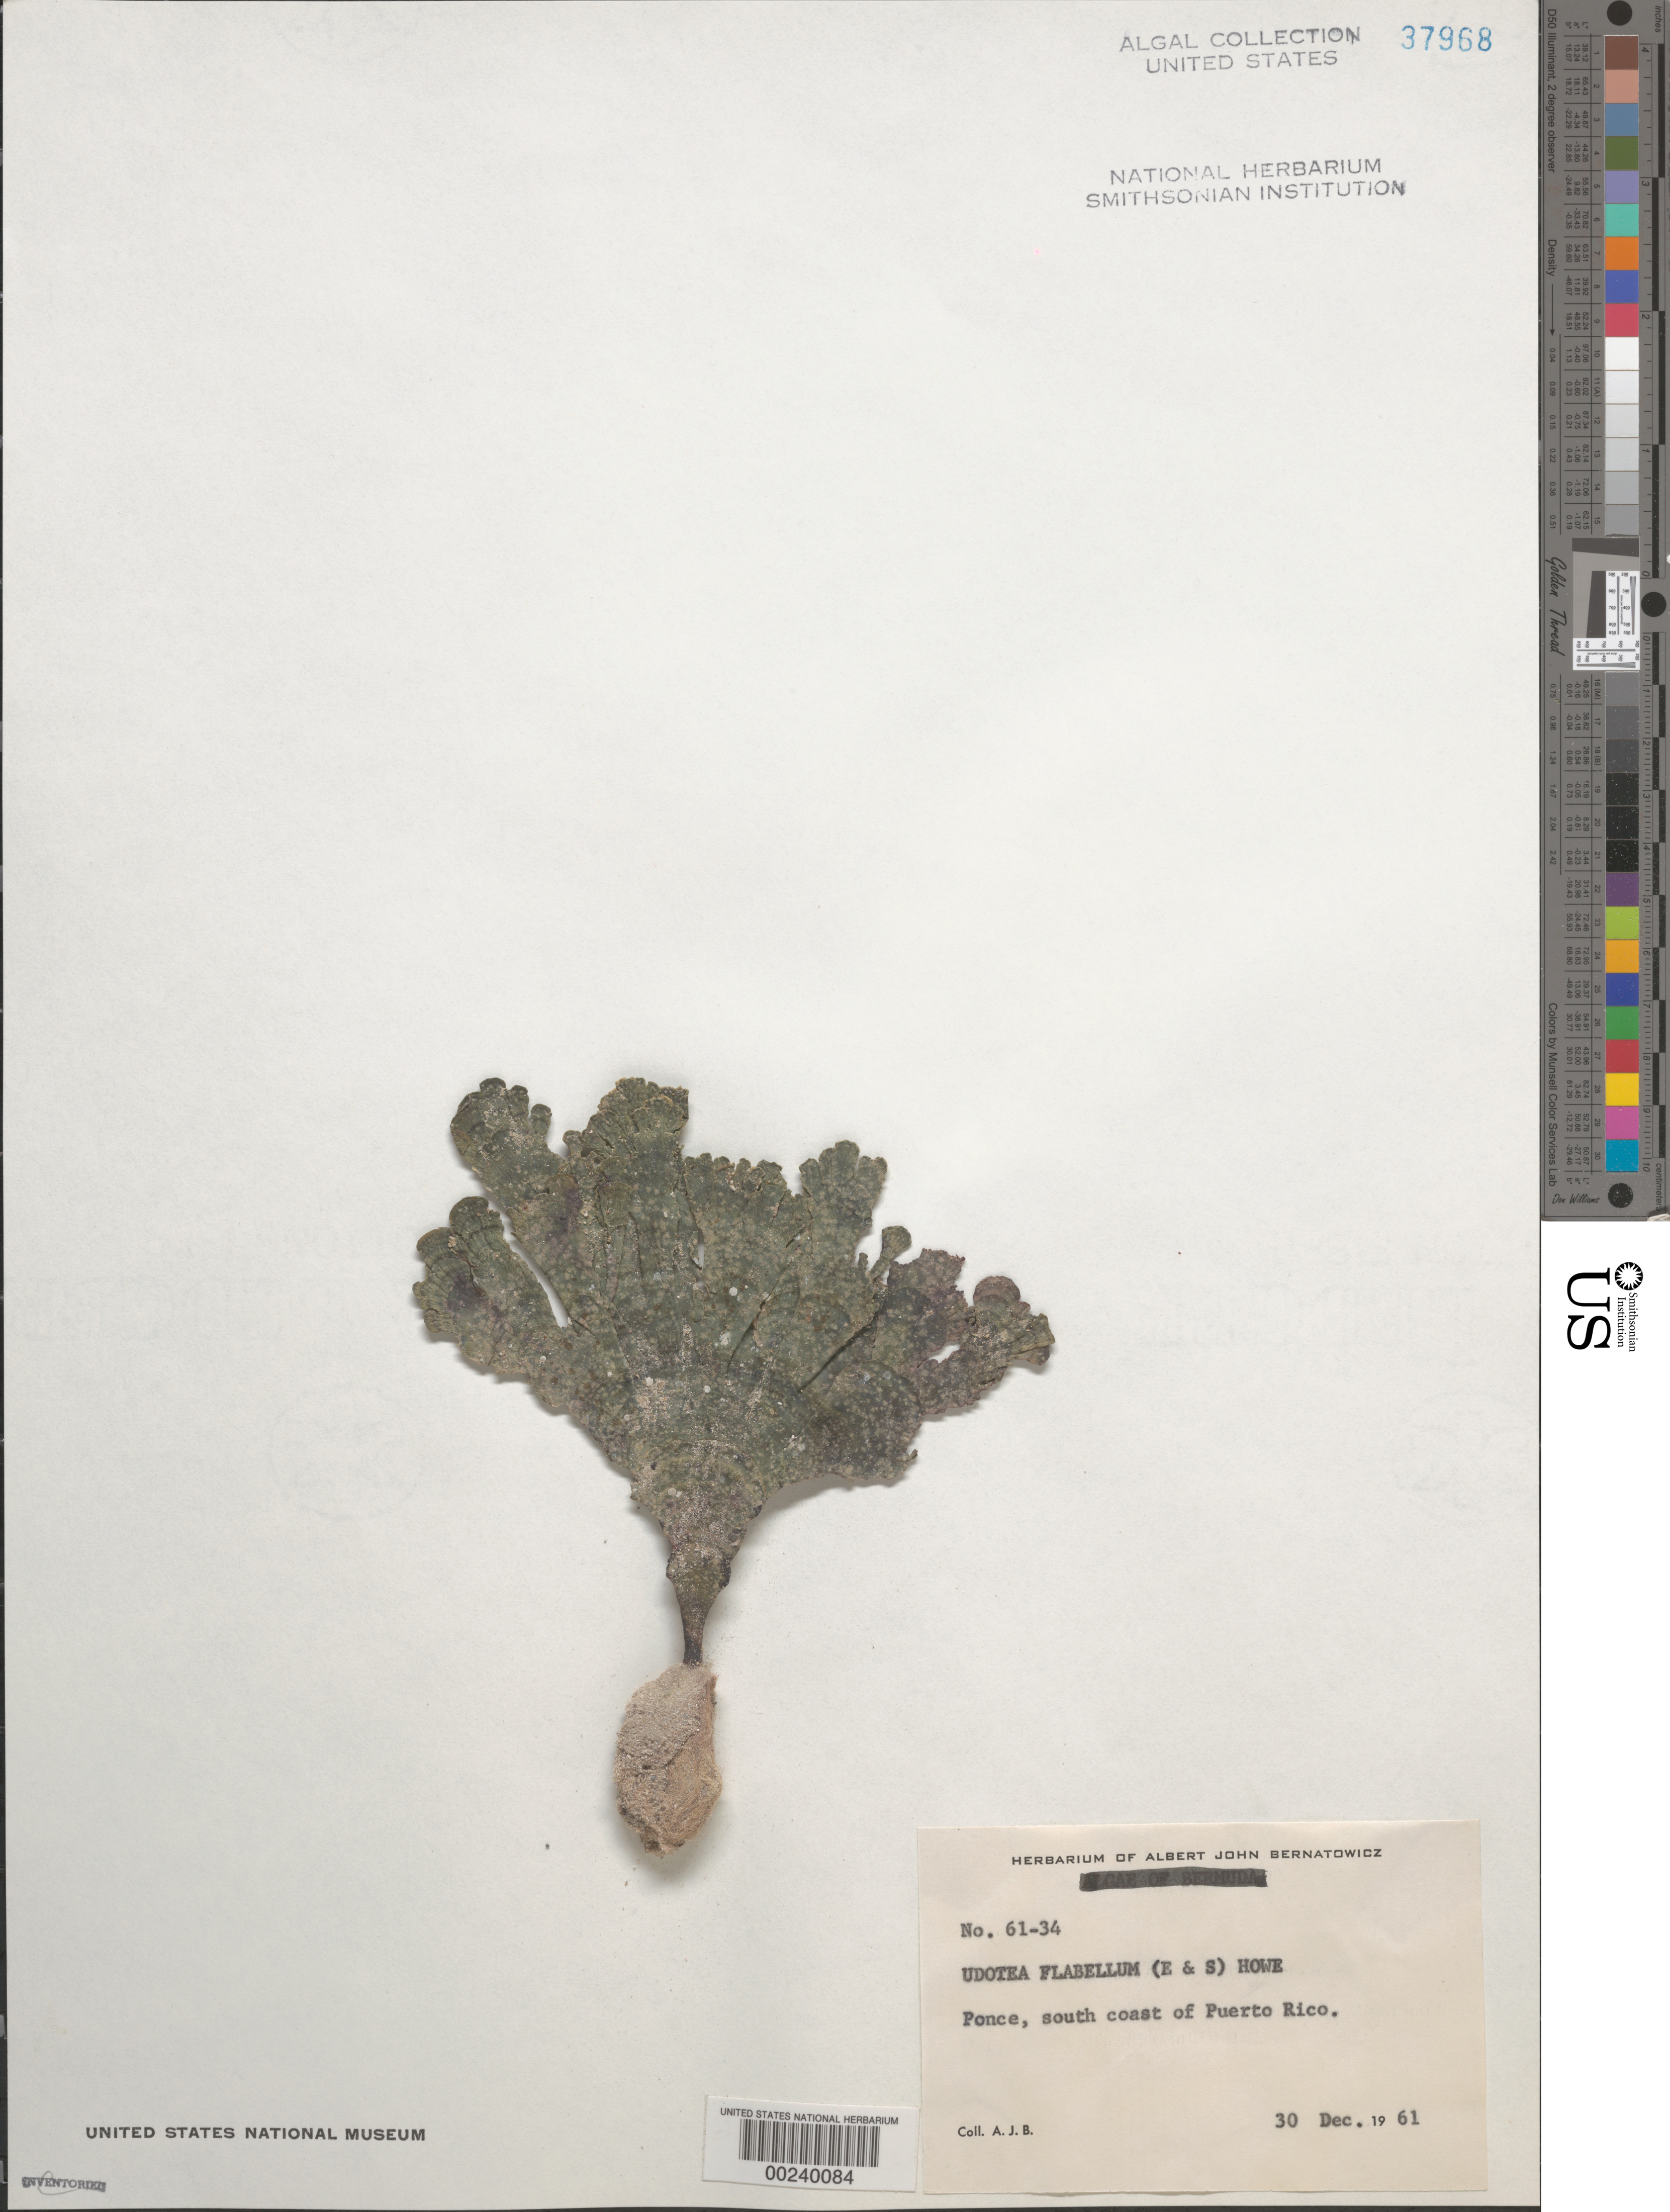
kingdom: Plantae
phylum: Chlorophyta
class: Ulvophyceae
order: Bryopsidales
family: Udoteaceae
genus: Udotea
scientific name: Udotea flabellum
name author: (J. Ellis & Sol.) M. Howe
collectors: A. Bernatowicz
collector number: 61-34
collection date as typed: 30 Dec 1961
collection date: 1961-12-30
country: Puerto Rico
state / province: Ponce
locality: Ponce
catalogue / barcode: US 37968